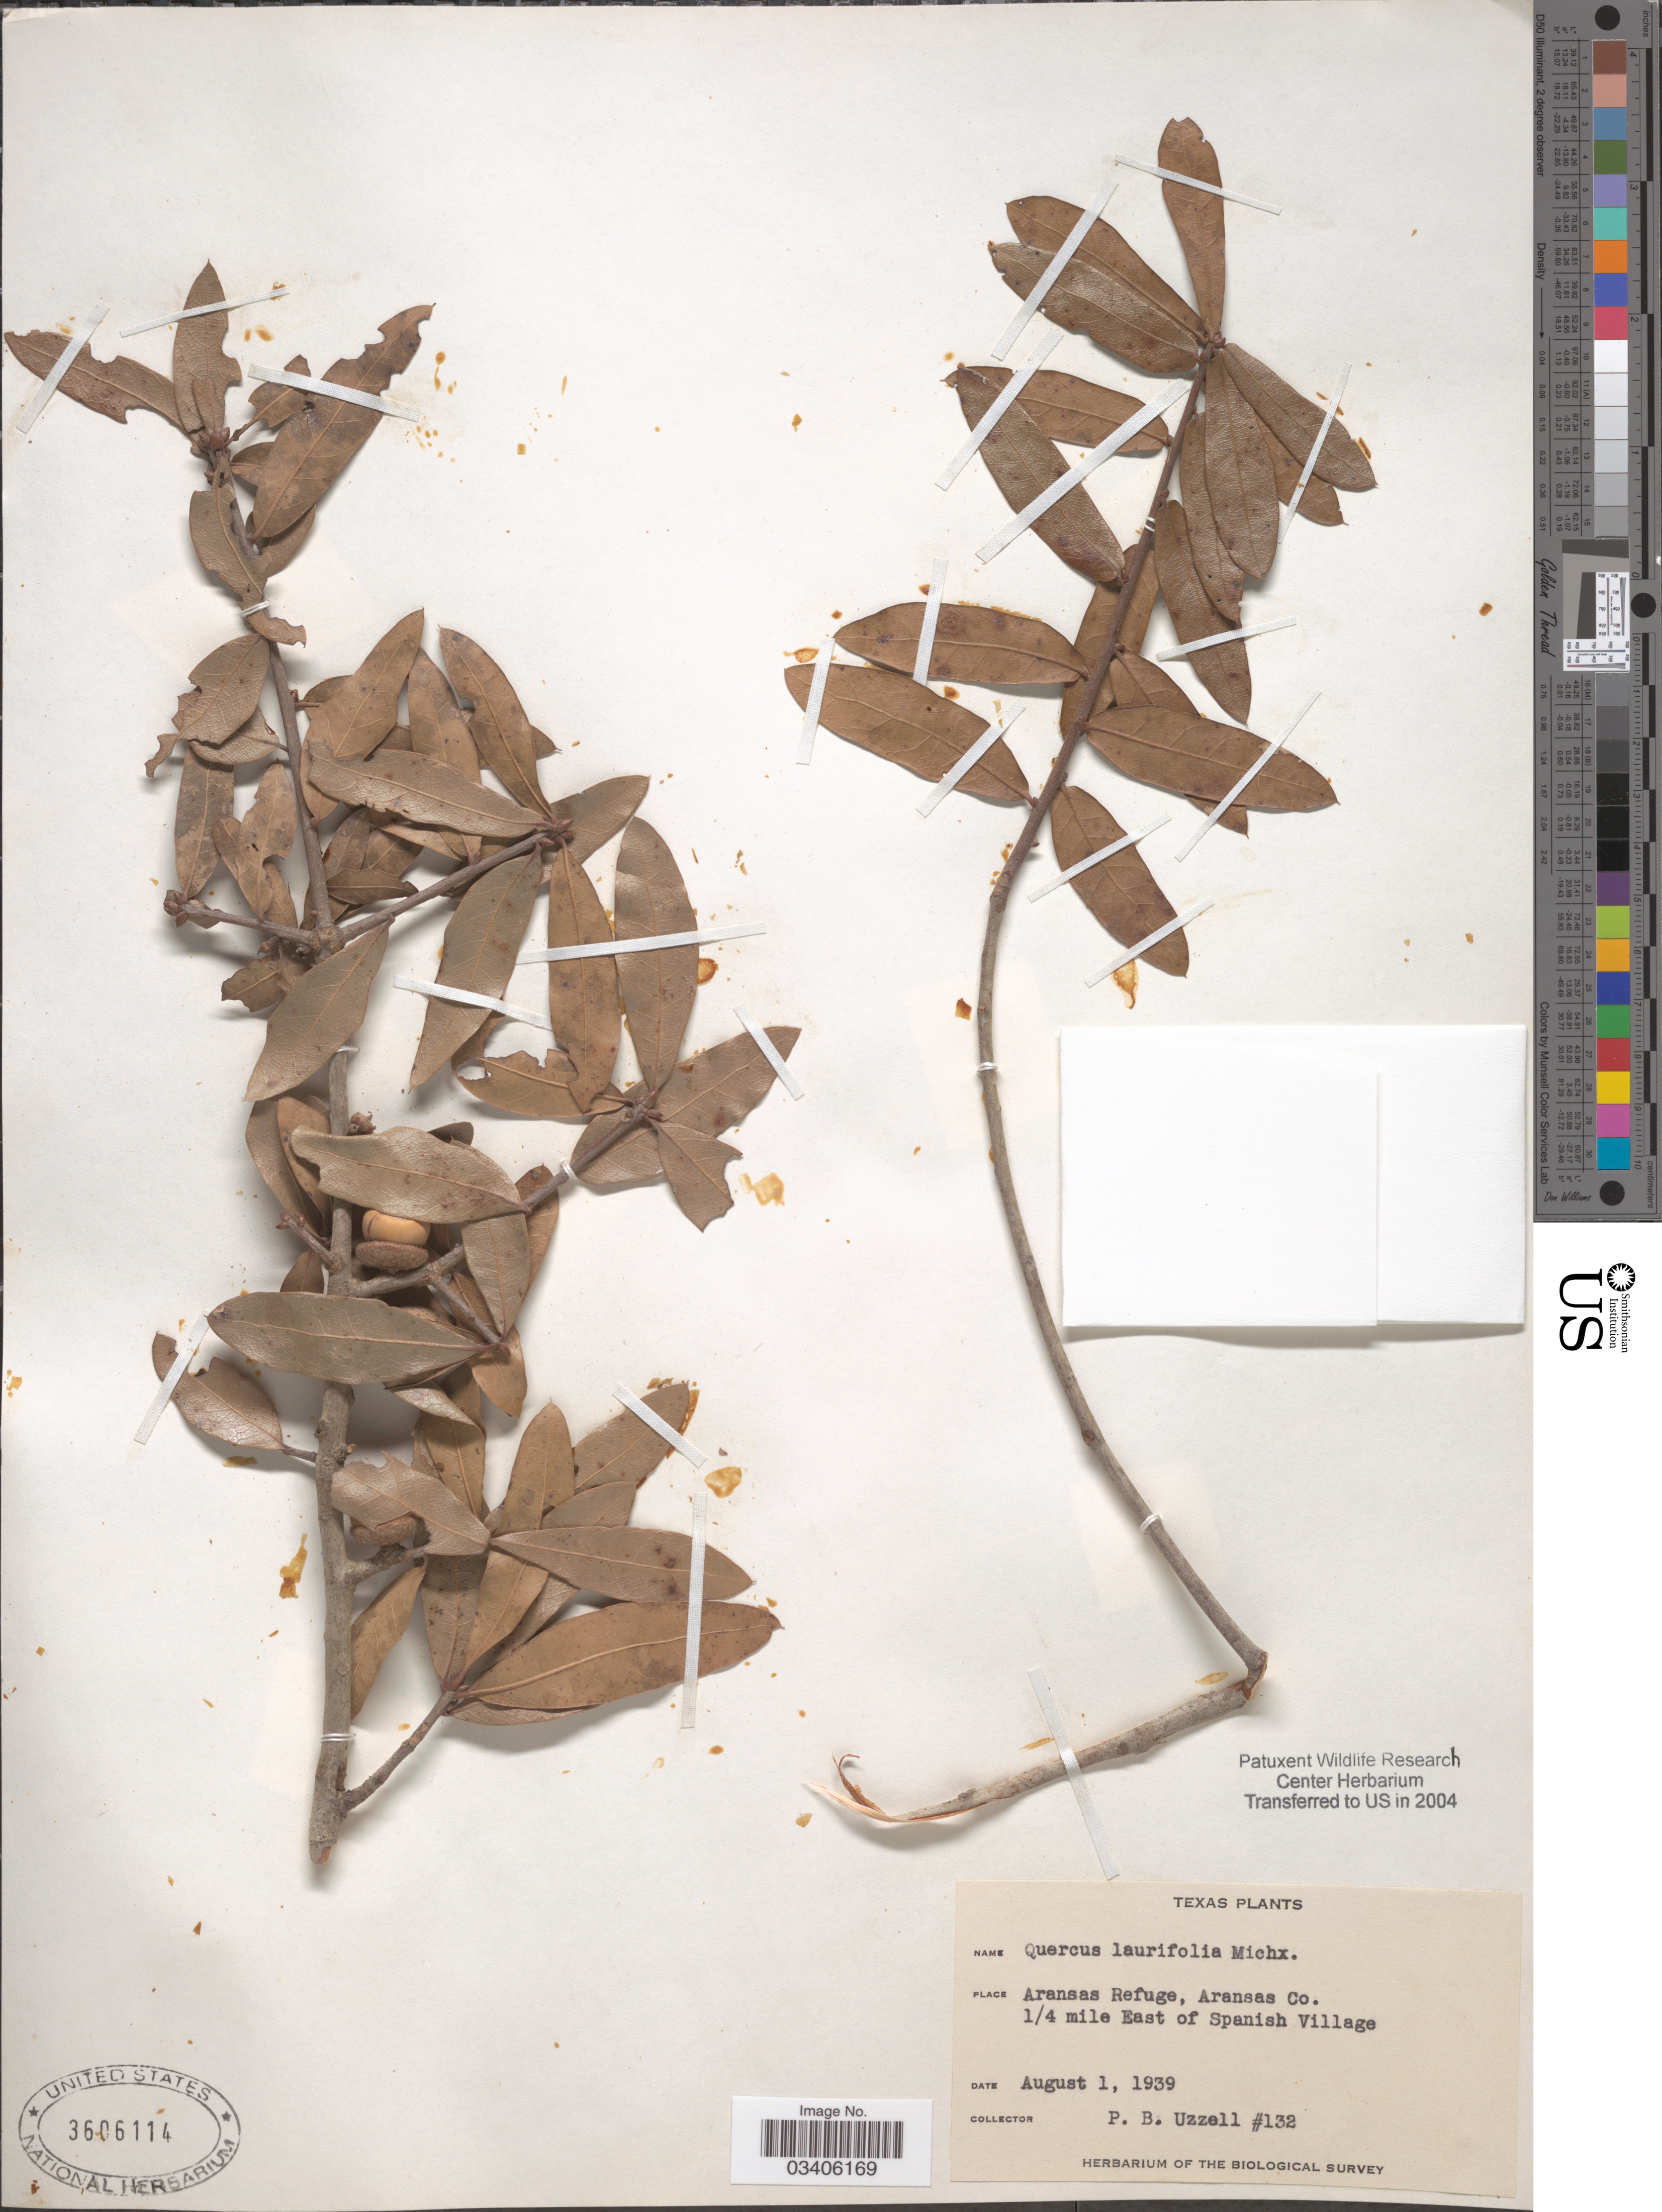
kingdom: Plantae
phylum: Tracheophyta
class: Magnoliopsida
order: Fagales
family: Fagaceae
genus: Quercus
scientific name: Quercus laurifolia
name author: Michx.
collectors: P. Uzzell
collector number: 132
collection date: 1939-08-01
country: United States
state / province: Texas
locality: Aransas Refuge, Aransas Co. ¼ mile East of Spanish Village.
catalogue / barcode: US 3606114